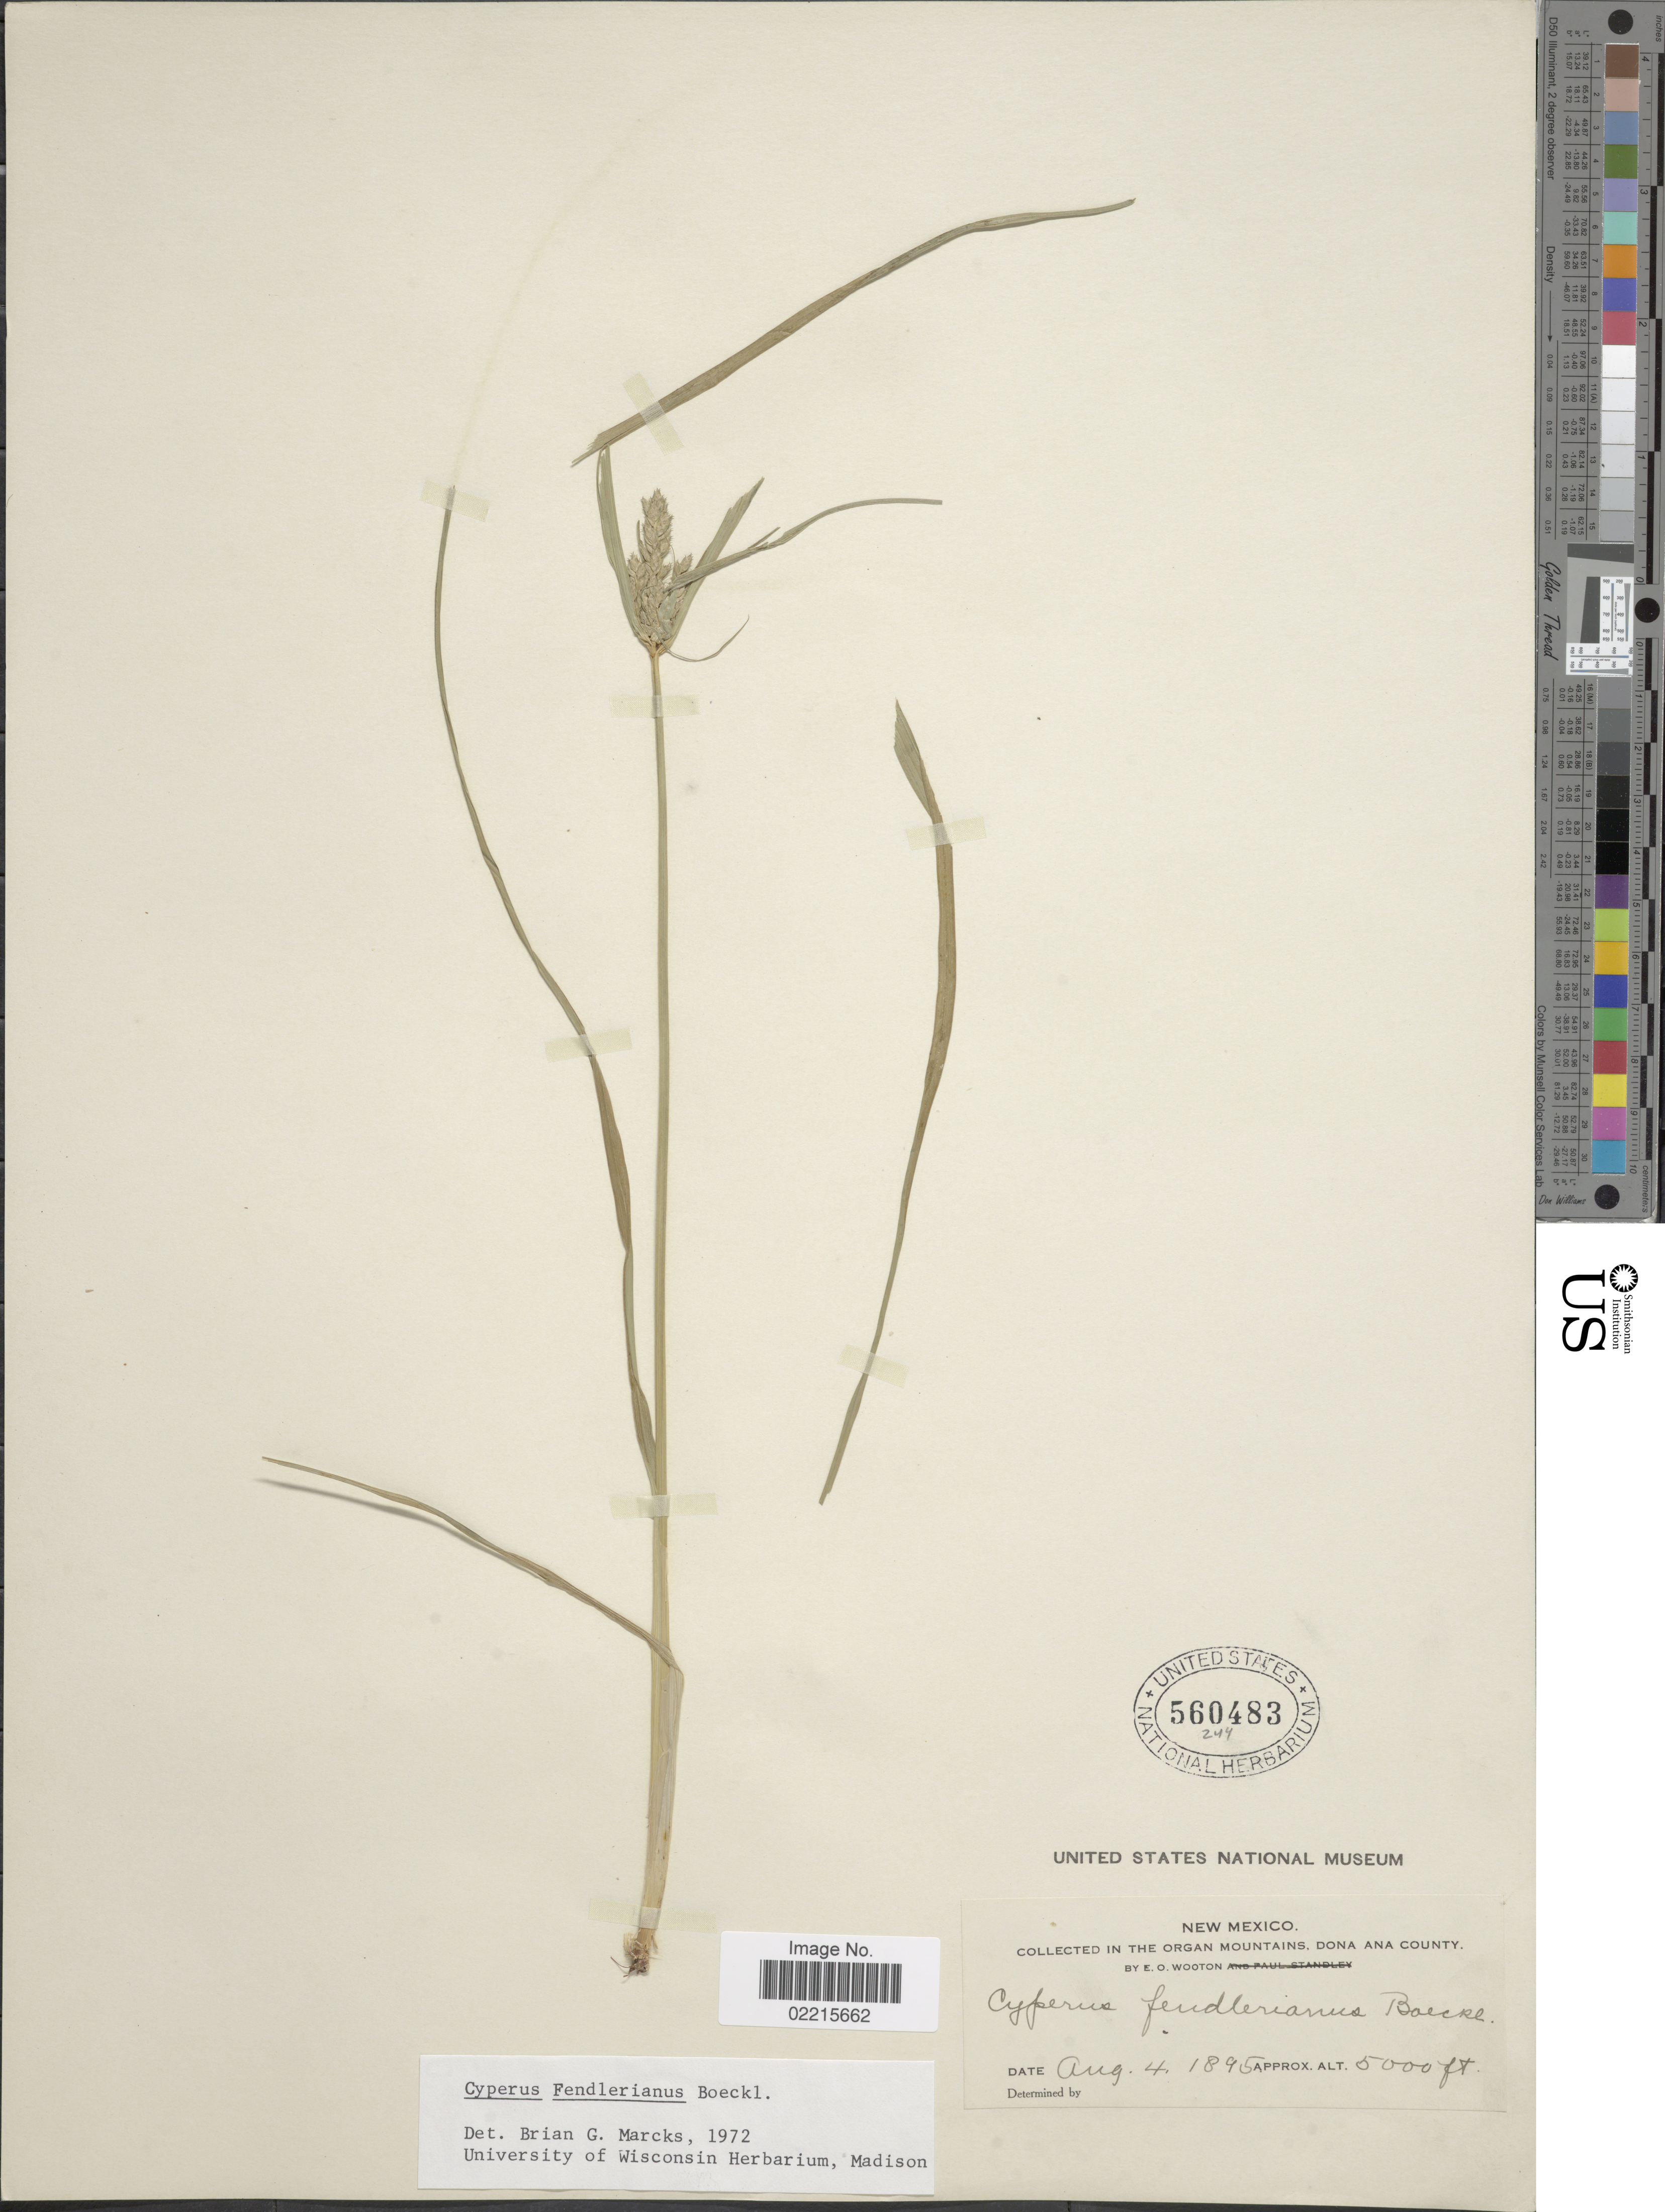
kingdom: Plantae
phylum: Tracheophyta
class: Liliopsida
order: Poales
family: Cyperaceae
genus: Cyperus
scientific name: Cyperus fendlerianus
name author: Boeckeler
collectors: E. O. Wooton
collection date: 1895-08-04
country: United States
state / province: New Mexico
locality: The Organ Mountains, Dona Ana County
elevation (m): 1524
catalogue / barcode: US 560483